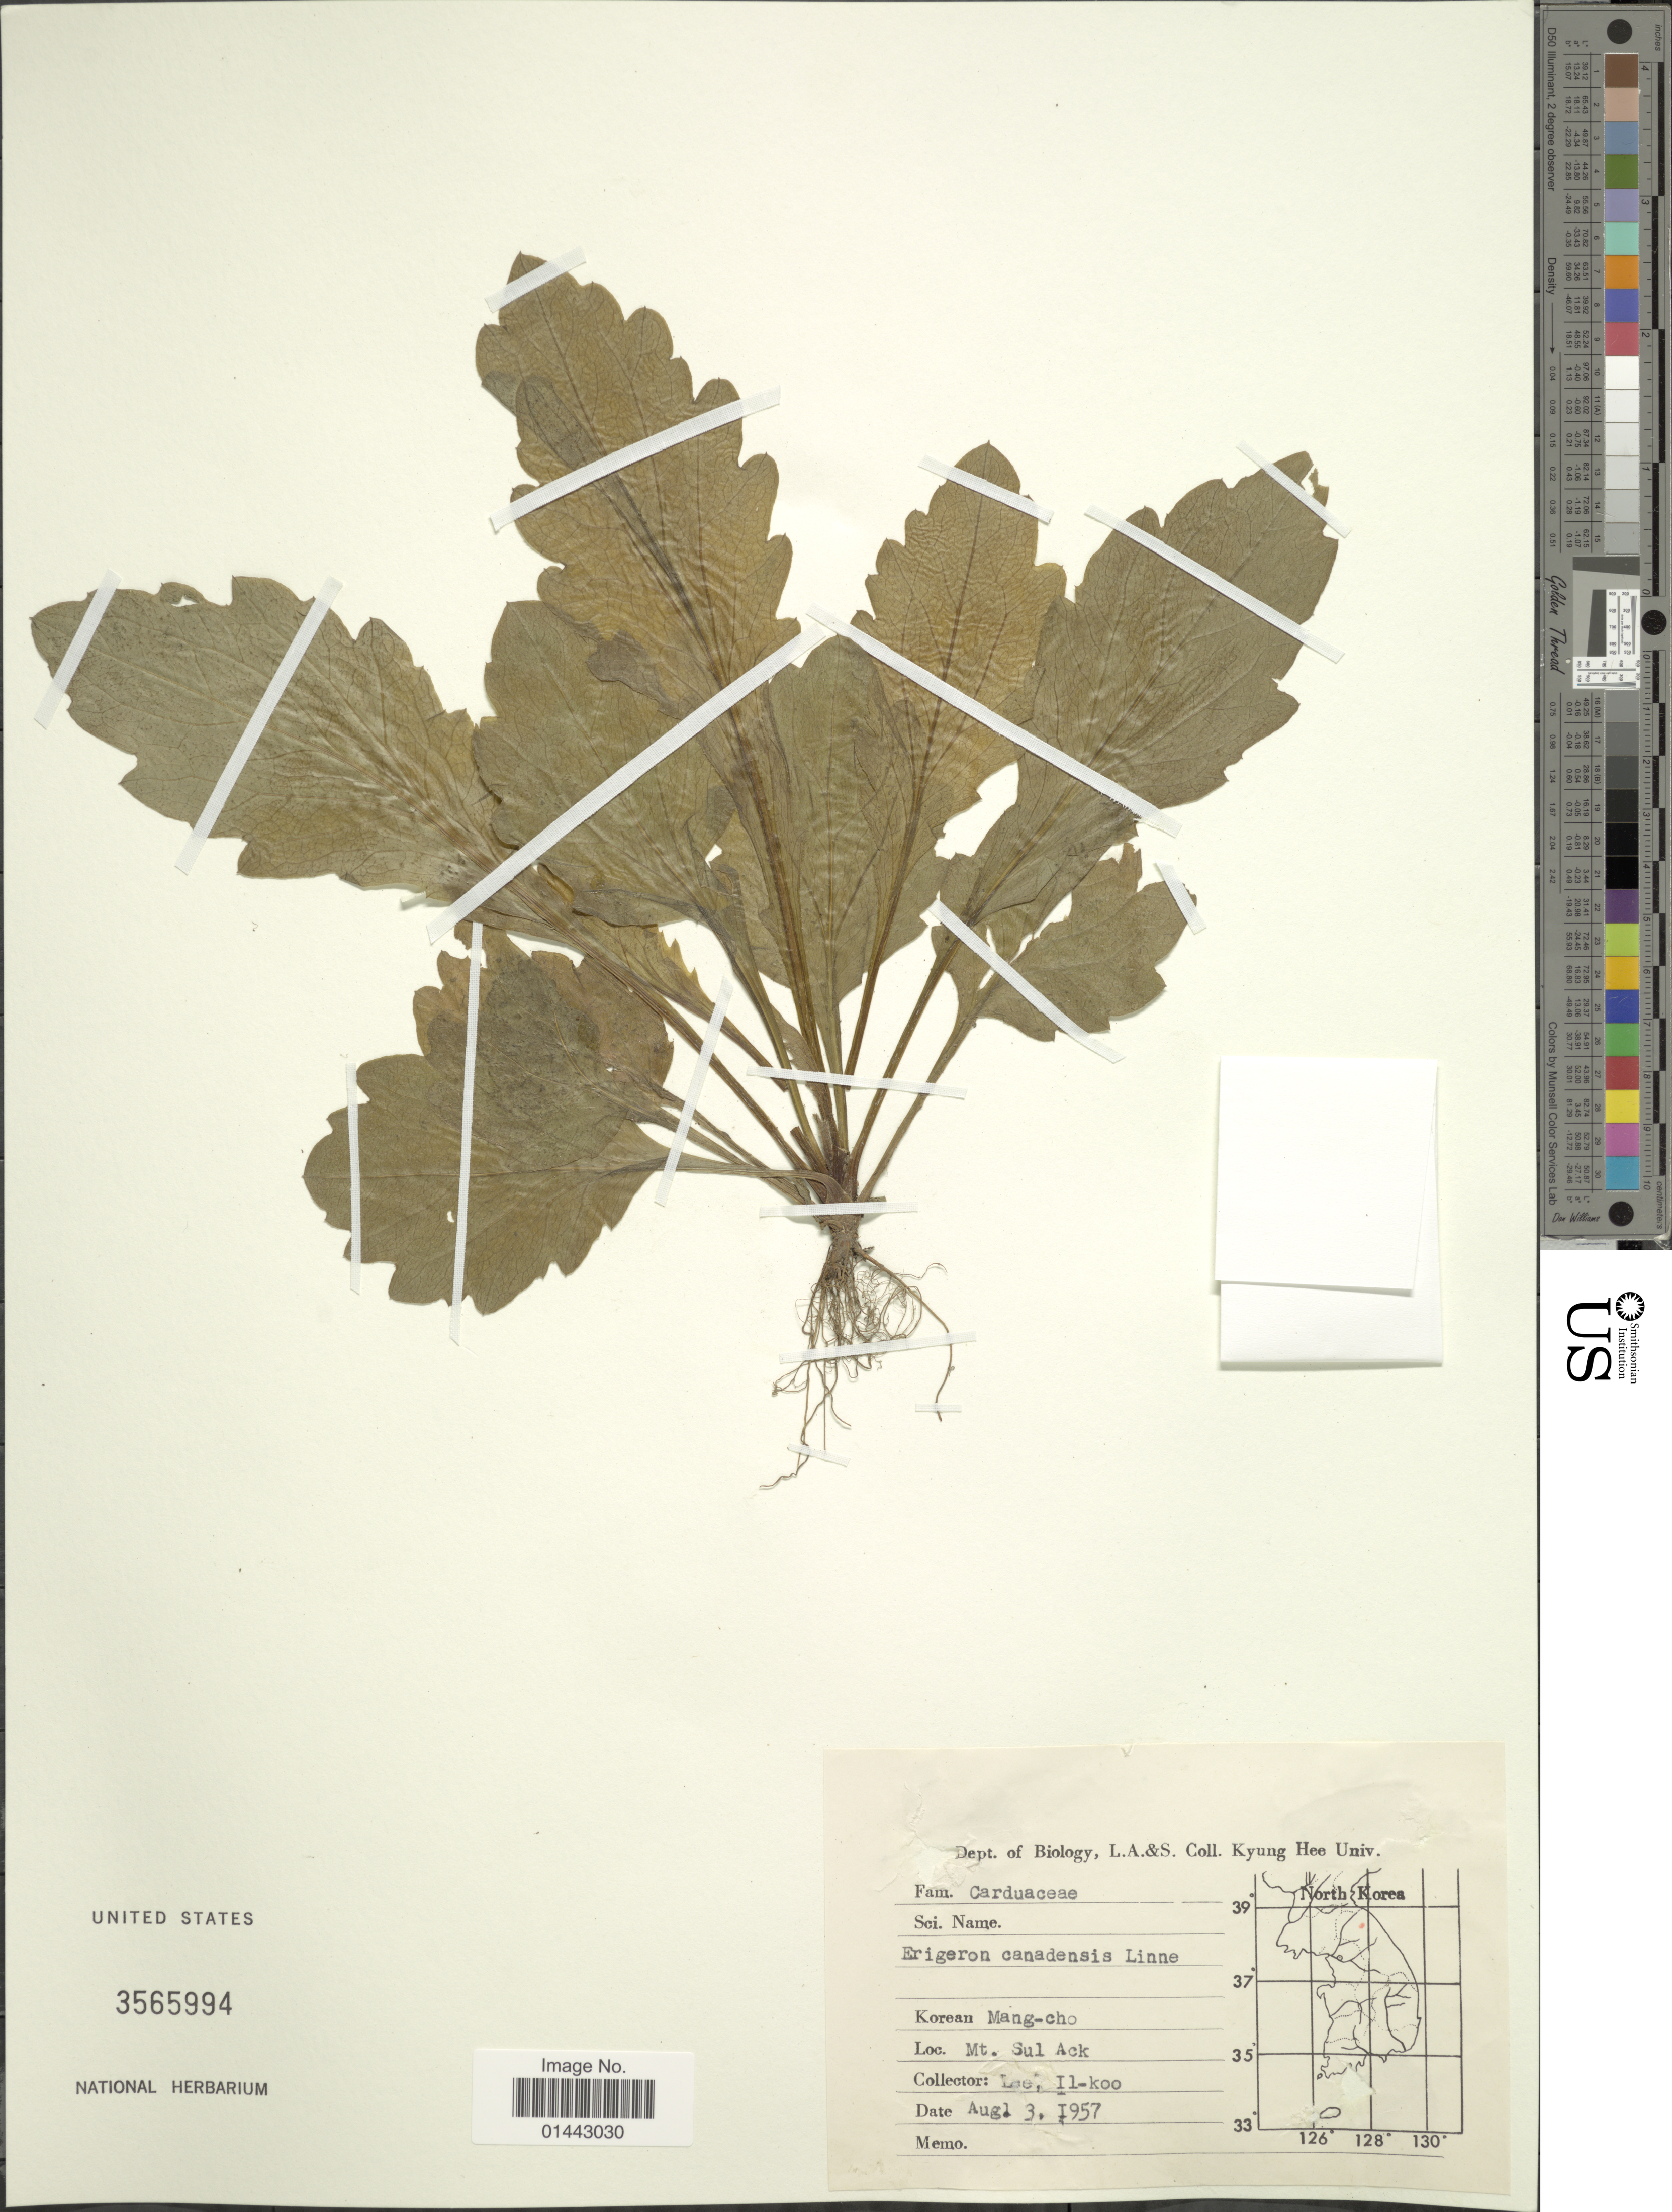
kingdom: Plantae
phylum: Tracheophyta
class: Magnoliopsida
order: Asterales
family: Asteraceae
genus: Erigeron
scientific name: Erigeron canadensis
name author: L.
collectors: I. Lee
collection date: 1957-08-01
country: South Korea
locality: Mt. Sul Ack.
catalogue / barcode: US 3565994